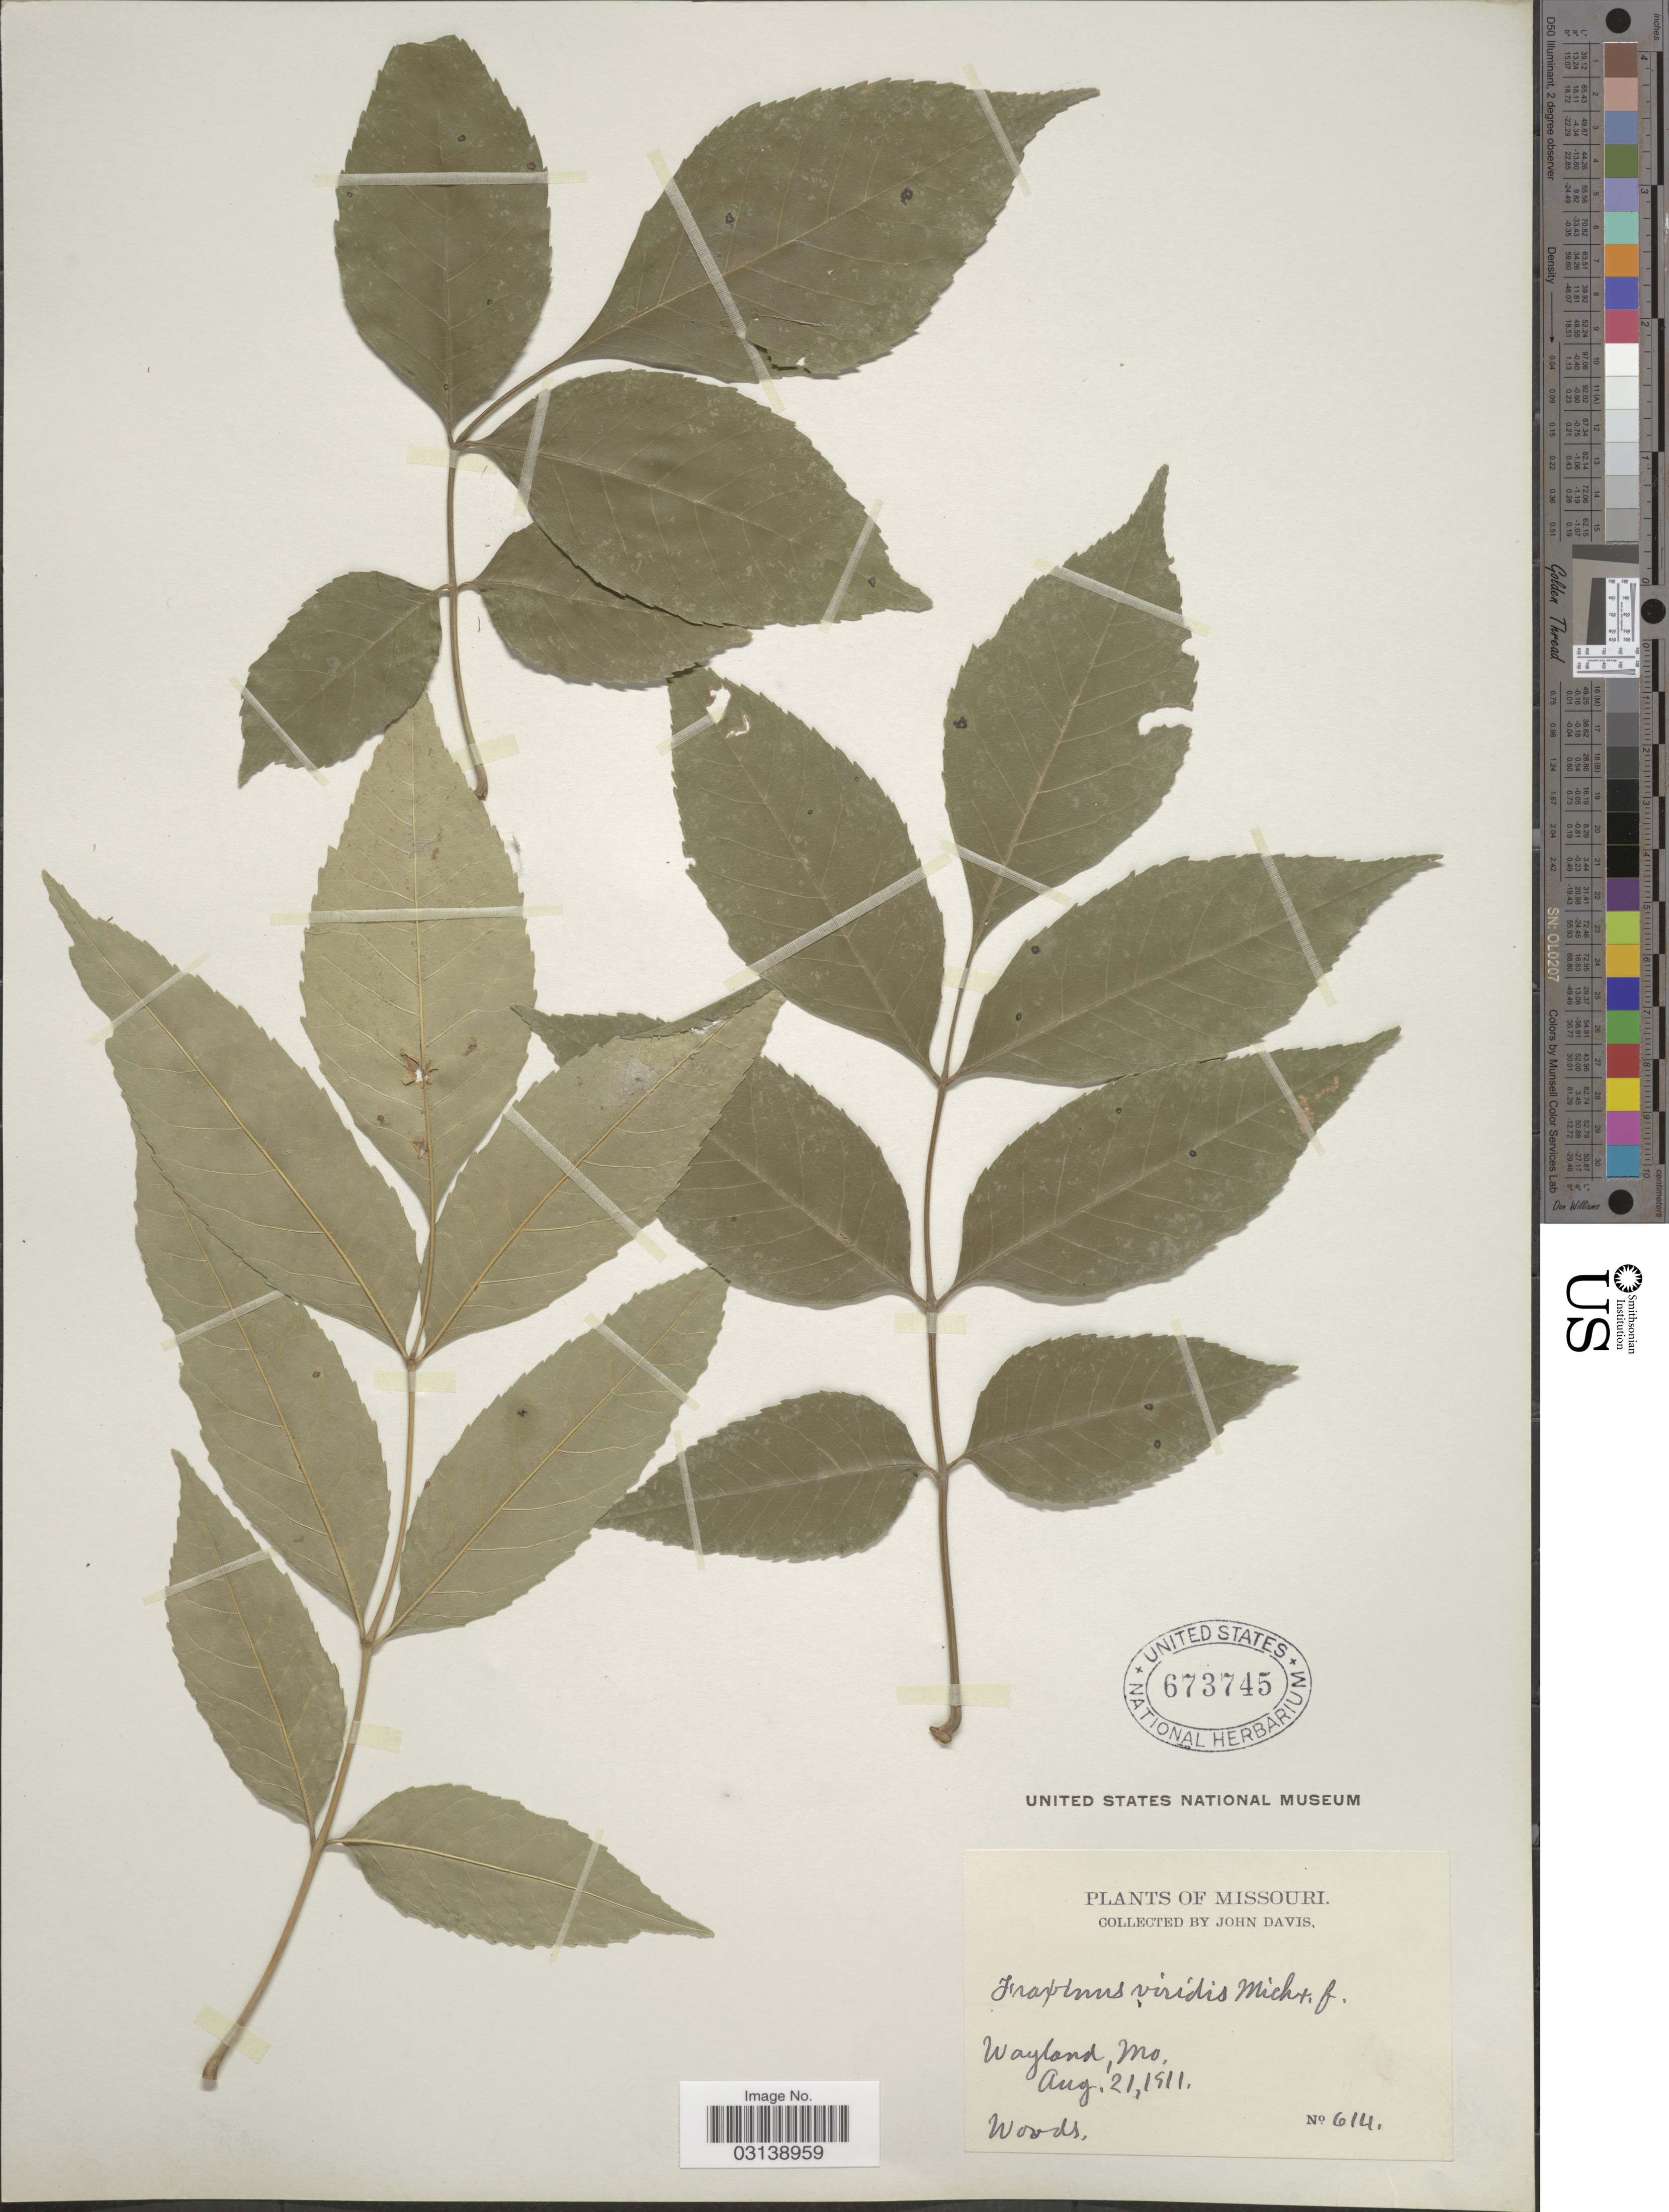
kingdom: Plantae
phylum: Tracheophyta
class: Magnoliopsida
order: Lamiales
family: Oleaceae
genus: Fraxinus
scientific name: Fraxinus pennsylvanica var. campestris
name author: (Britton) F.C. Gates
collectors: J. Davis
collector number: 614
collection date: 1911-08-21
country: United States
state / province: Missouri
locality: Wayland.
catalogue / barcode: US 673745